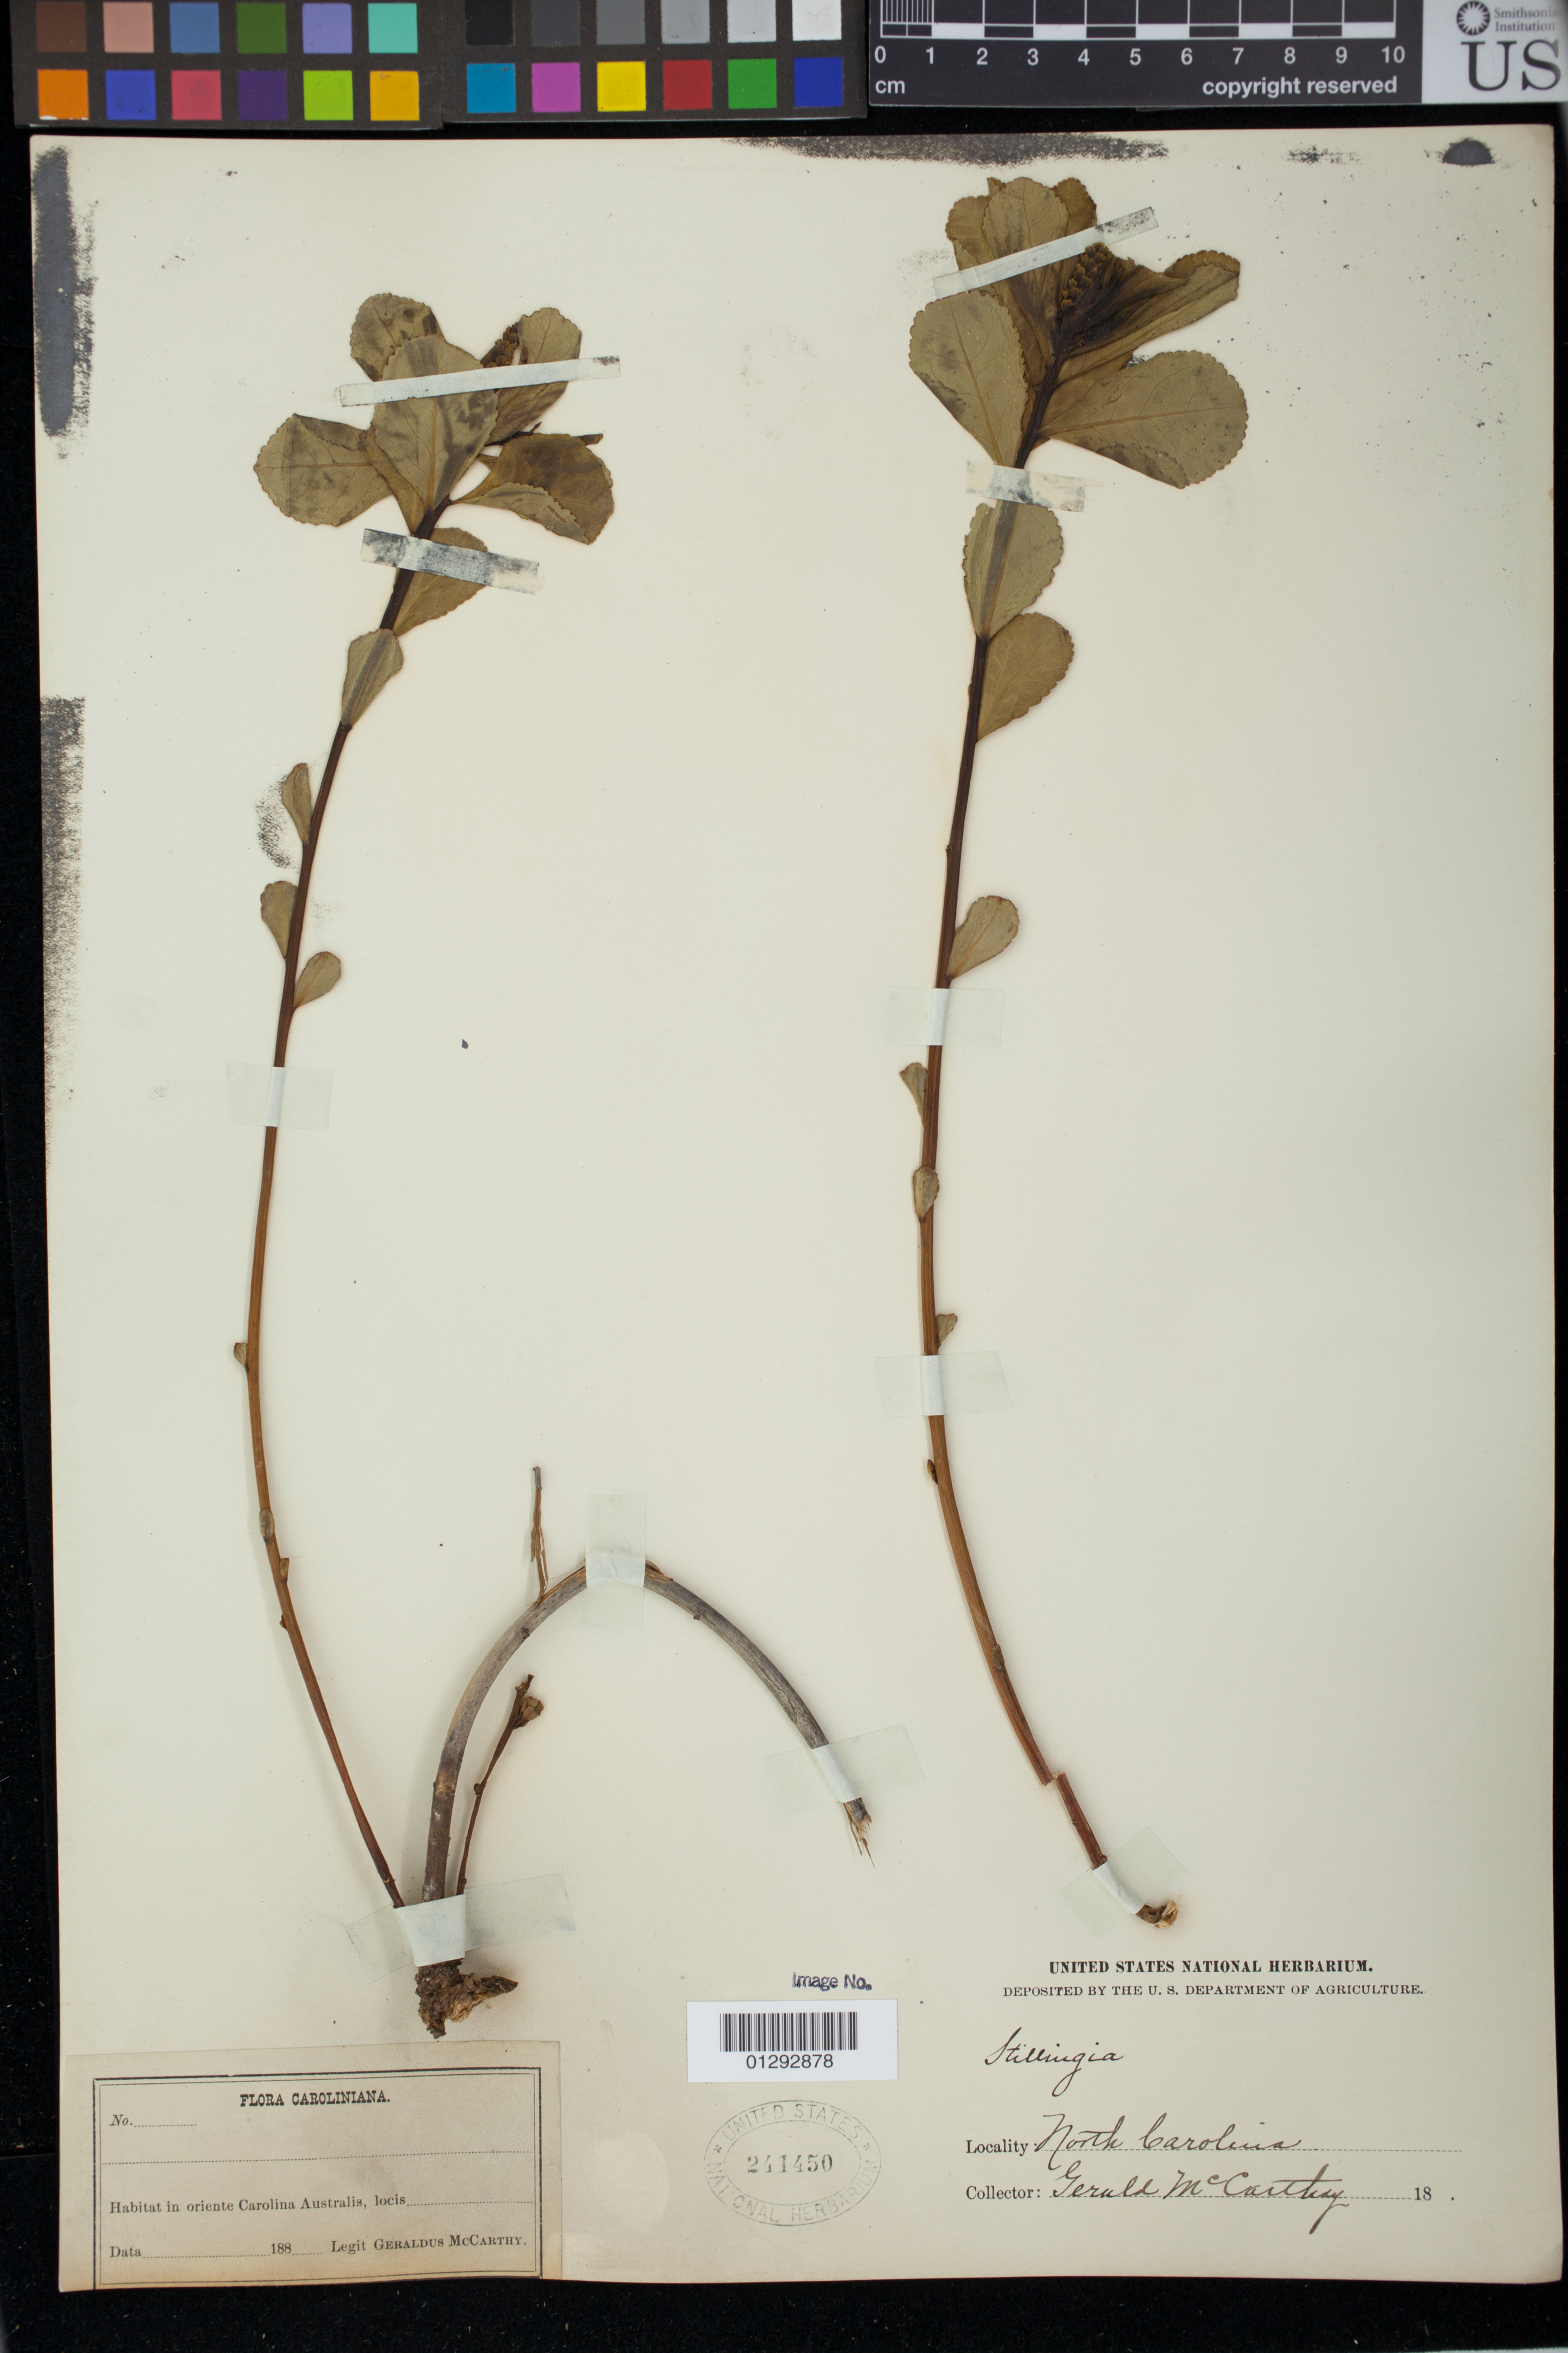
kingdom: Plantae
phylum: Tracheophyta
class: Magnoliopsida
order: Malpighiales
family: Euphorbiaceae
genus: Stillingia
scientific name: Stillingia sylvatica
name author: L.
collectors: G. M. McCarthy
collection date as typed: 188-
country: United States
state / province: North Carolina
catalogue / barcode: US 241450